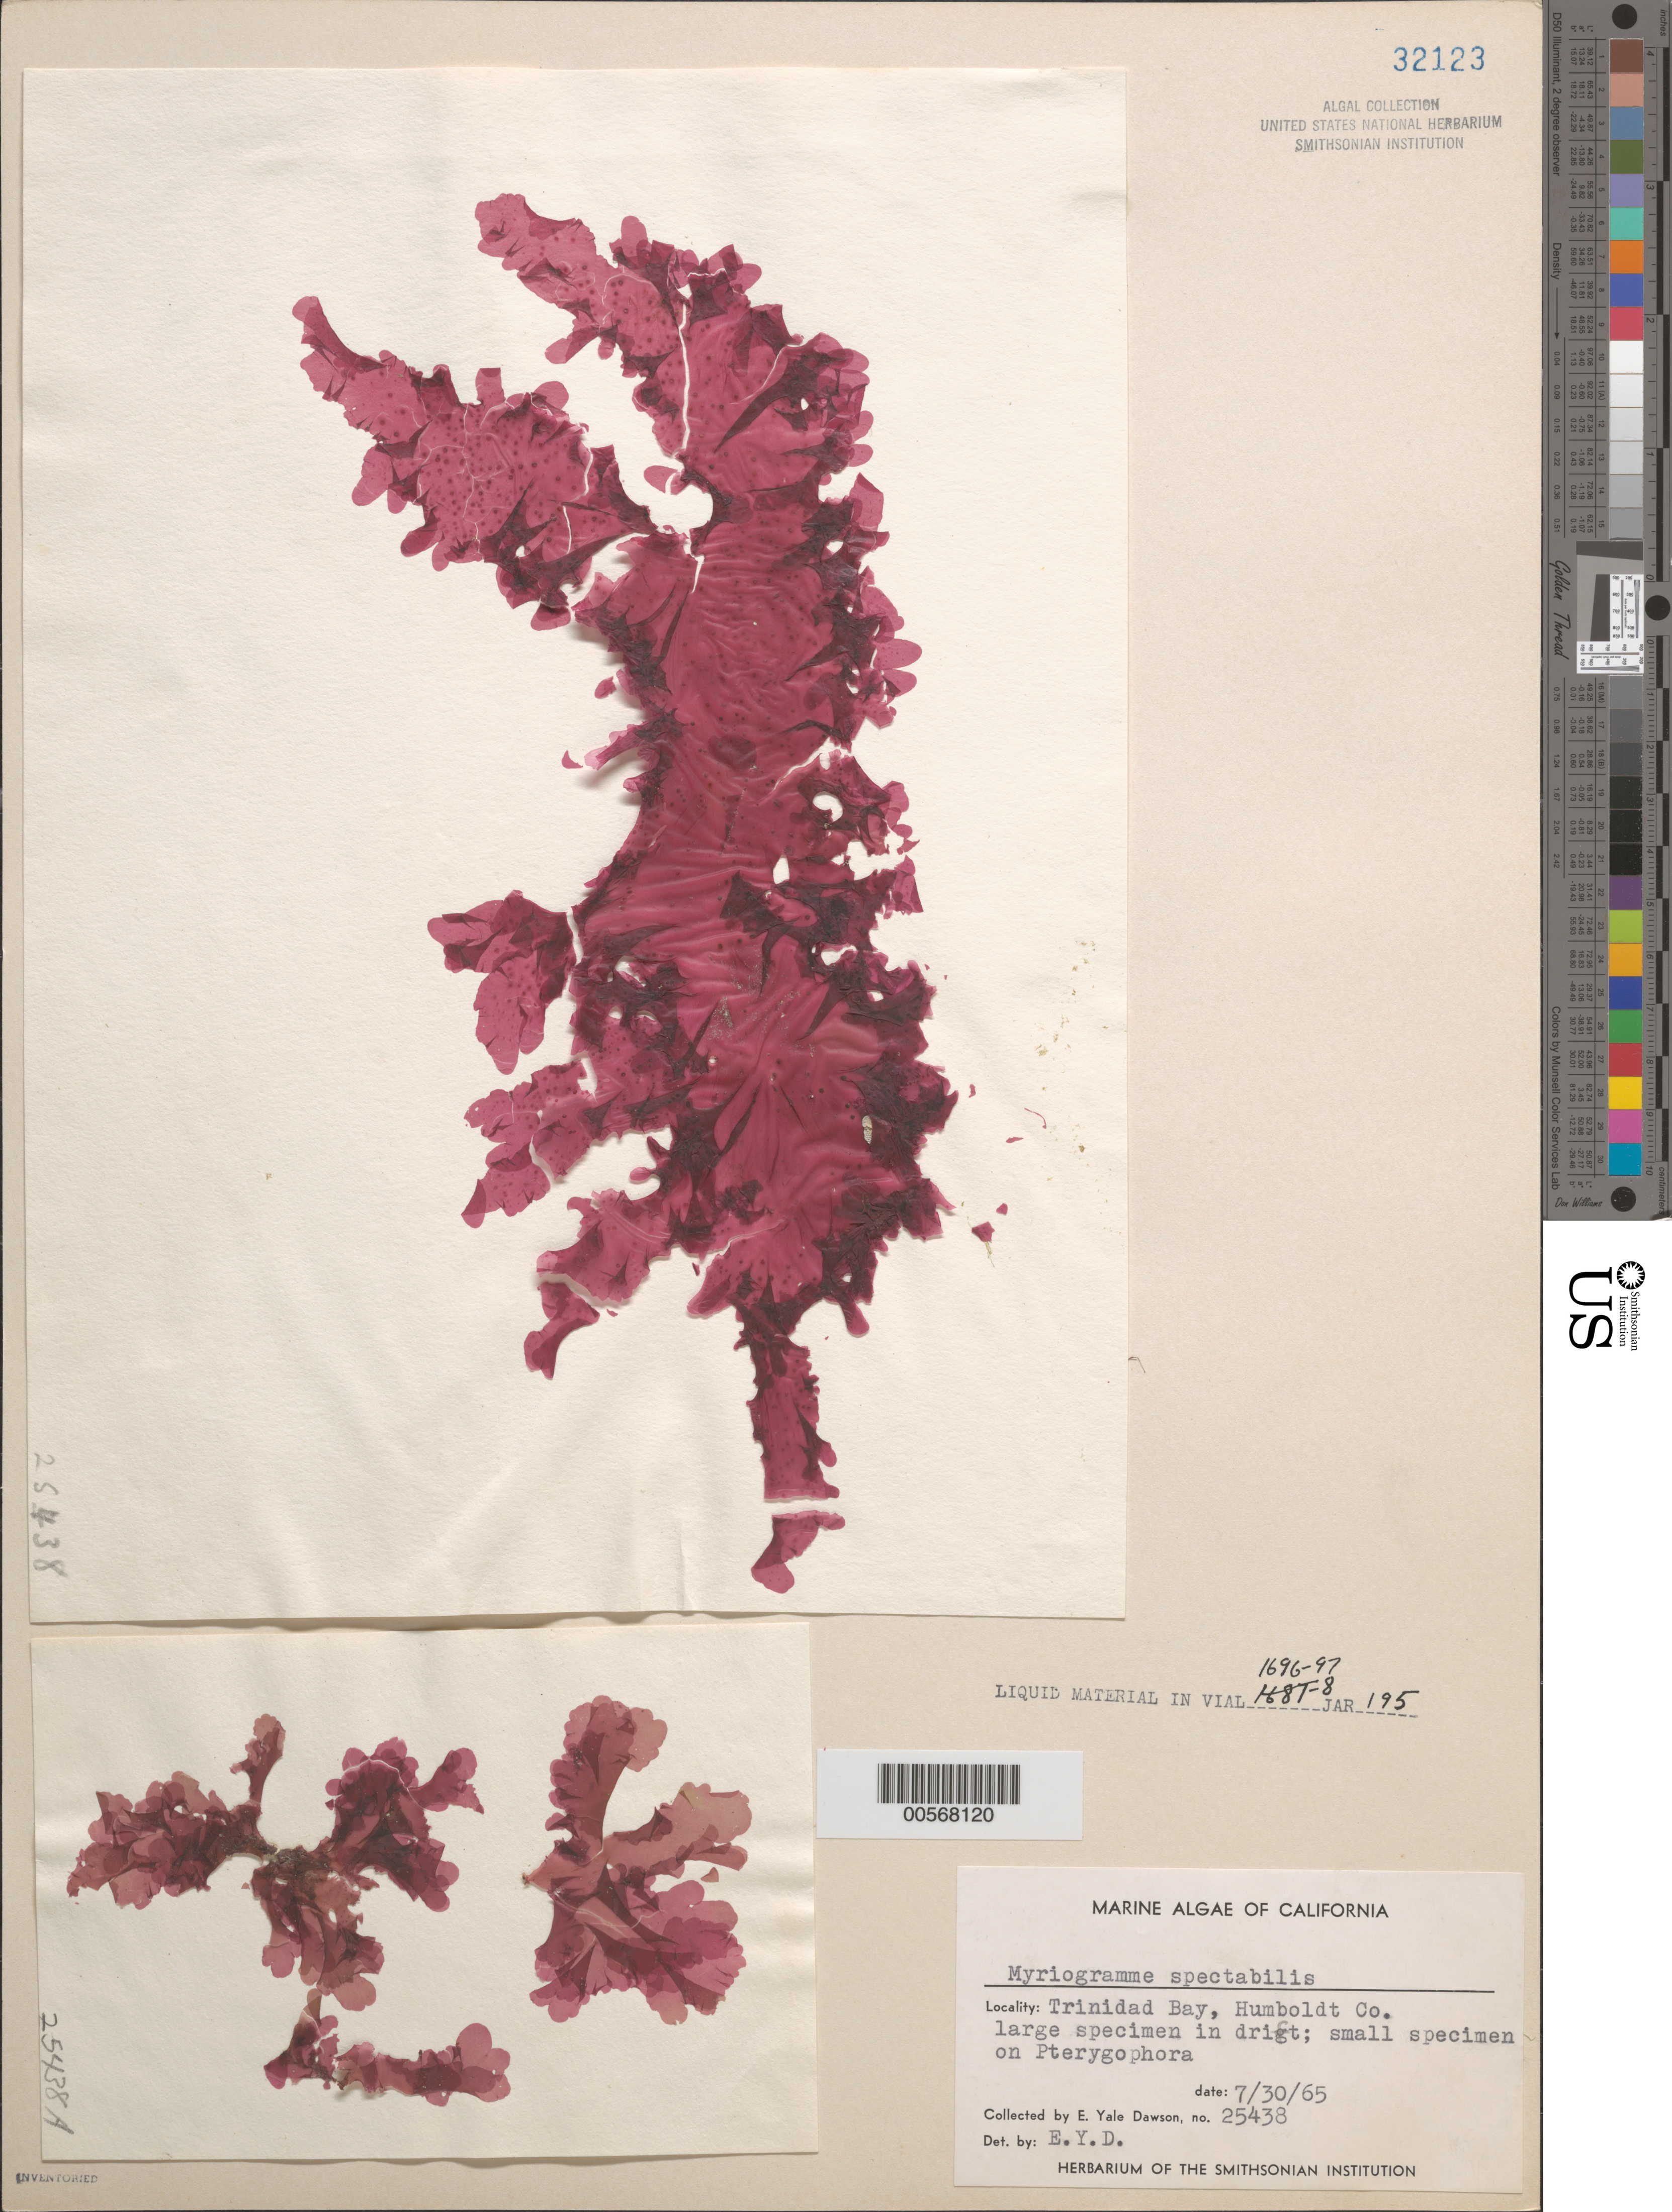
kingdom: Plantae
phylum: Rhodophyta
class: Florideophyceae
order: Ceramiales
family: Delesseriaceae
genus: Myriogramme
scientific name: Myriogramme spectabilis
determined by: Dawson, E. Y.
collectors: E. Y. Dawson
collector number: EYD 25438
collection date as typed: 30 Jul 1965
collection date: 1965-07-30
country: United States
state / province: California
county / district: Humboldt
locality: Trinidad Bay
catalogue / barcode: US 32123